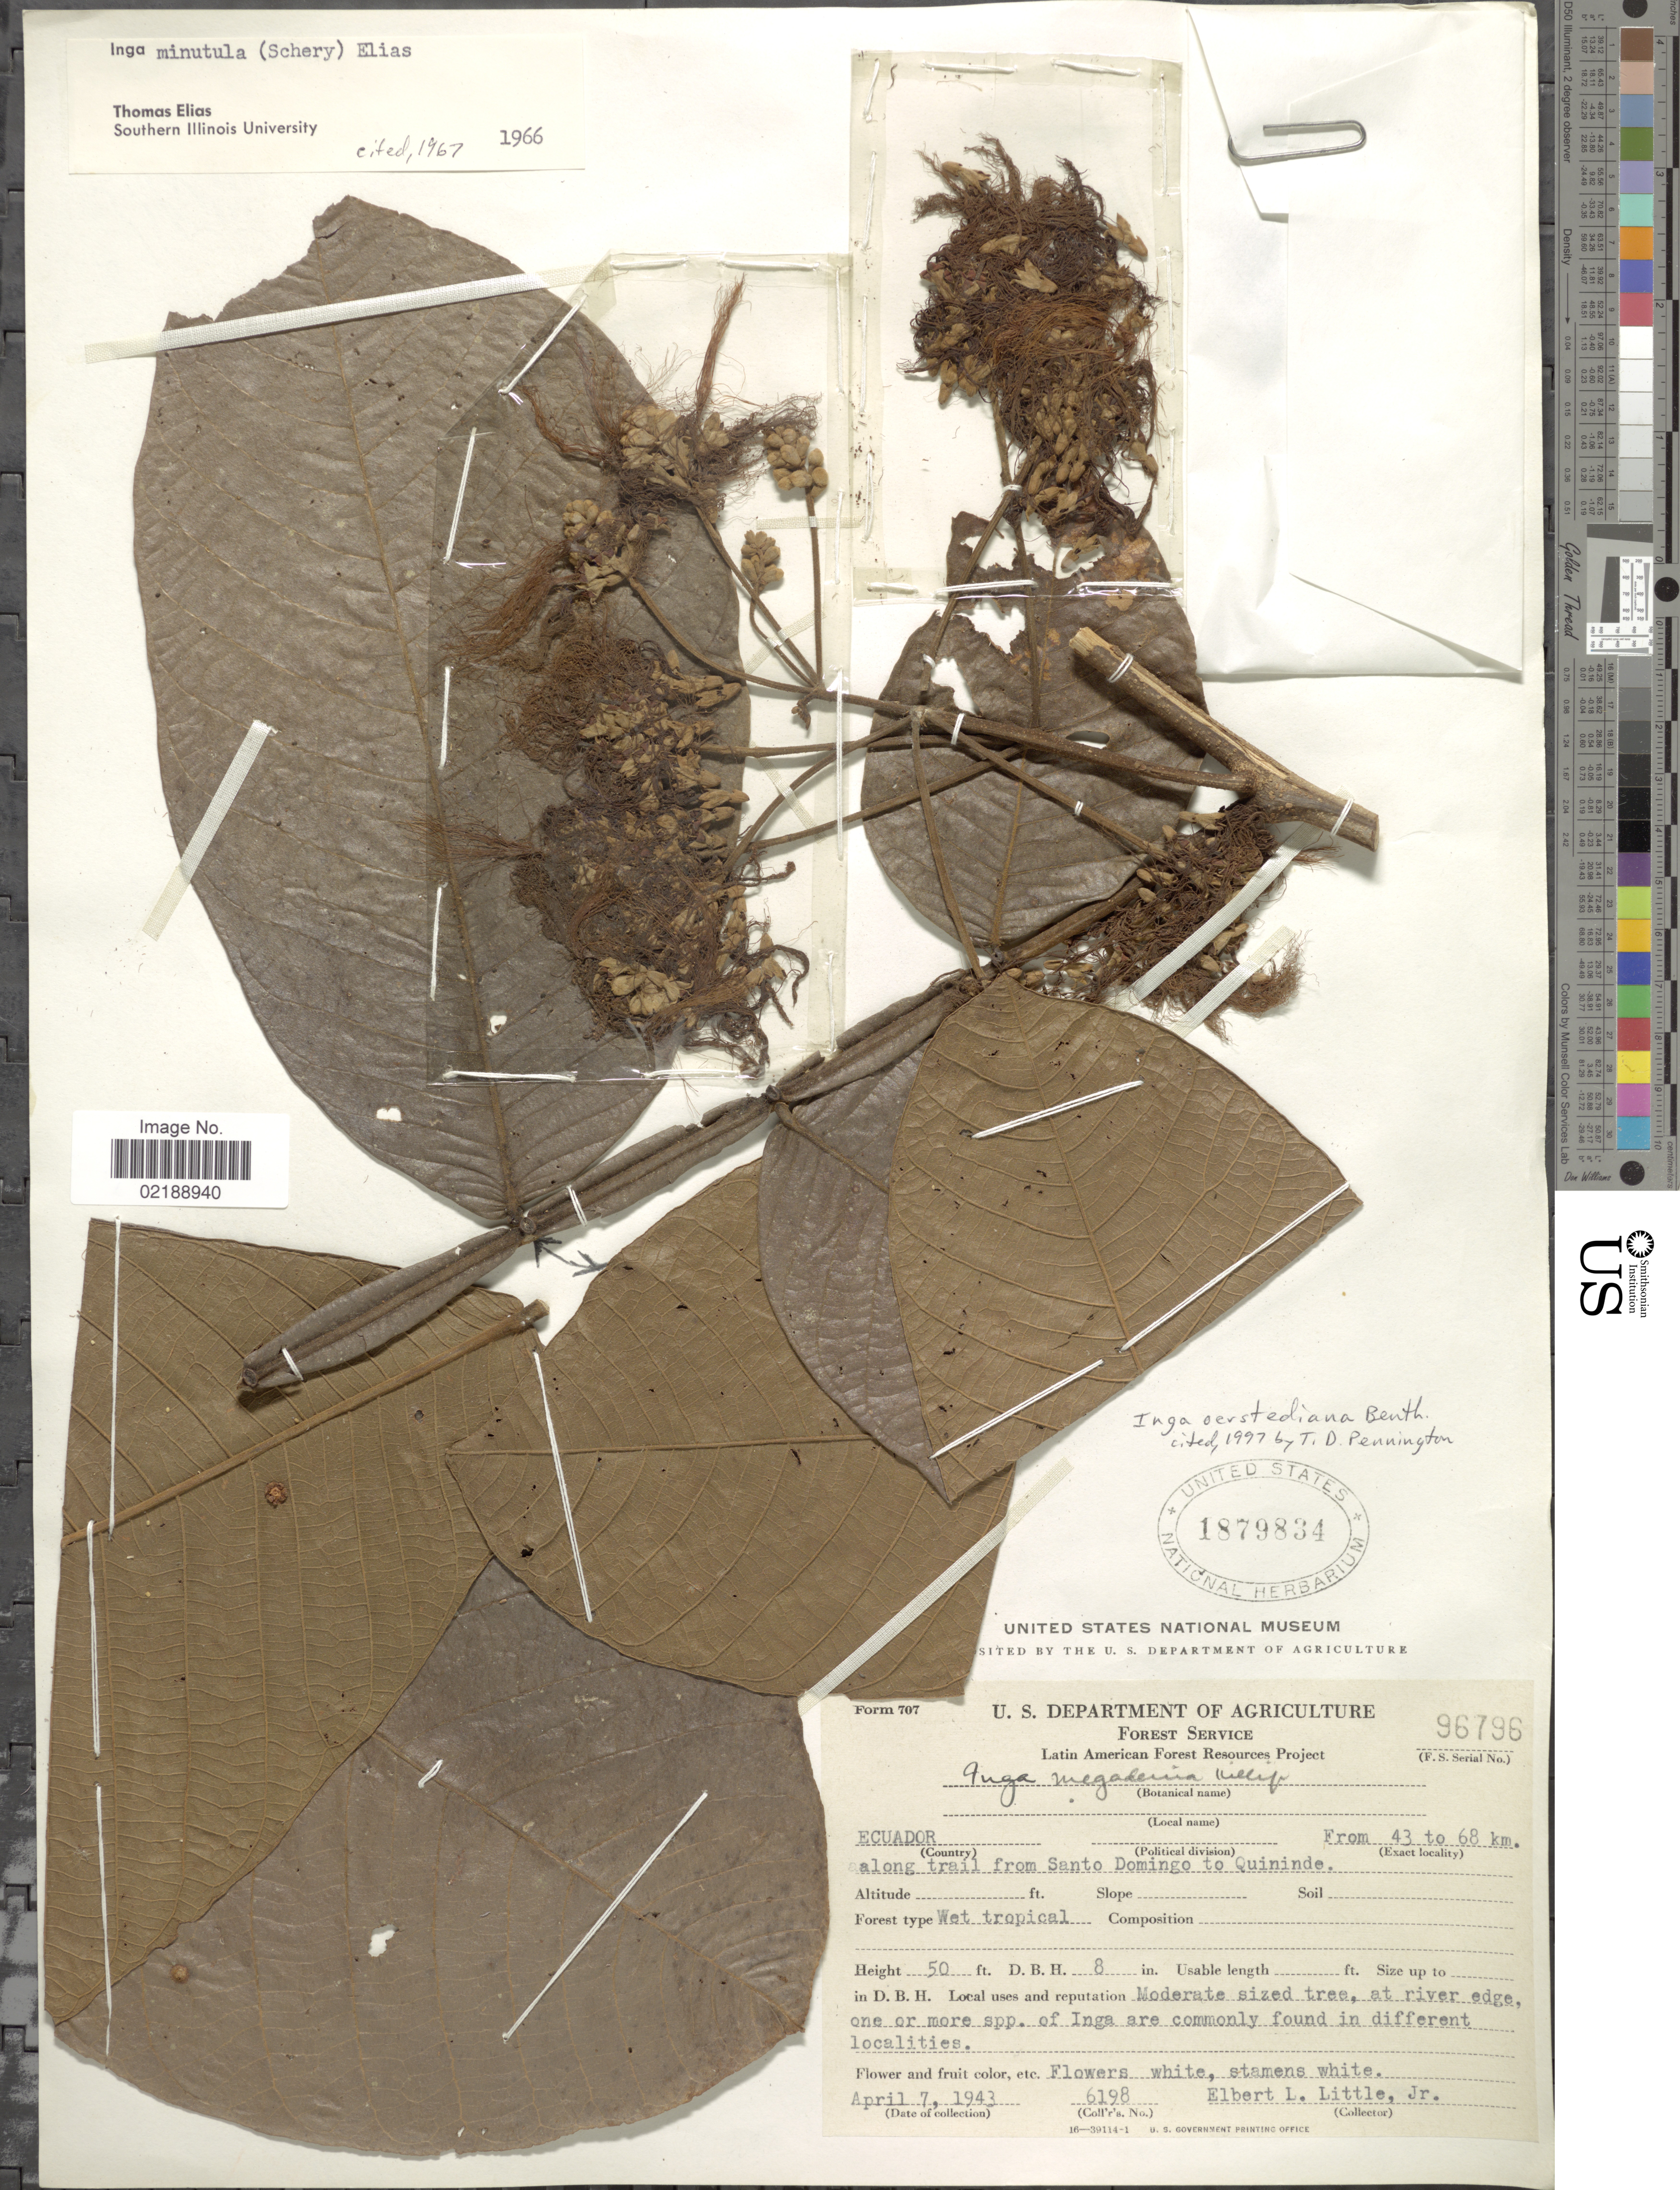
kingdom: Plantae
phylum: Tracheophyta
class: Magnoliopsida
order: Fabales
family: Fabaceae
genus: Inga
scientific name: Inga oerstediana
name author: Benth.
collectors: E. L. Little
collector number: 6198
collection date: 1943-04-07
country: Ecuador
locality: From 43 to 68 km along trail from Santo Domingo to Quininde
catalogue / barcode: US 1879834